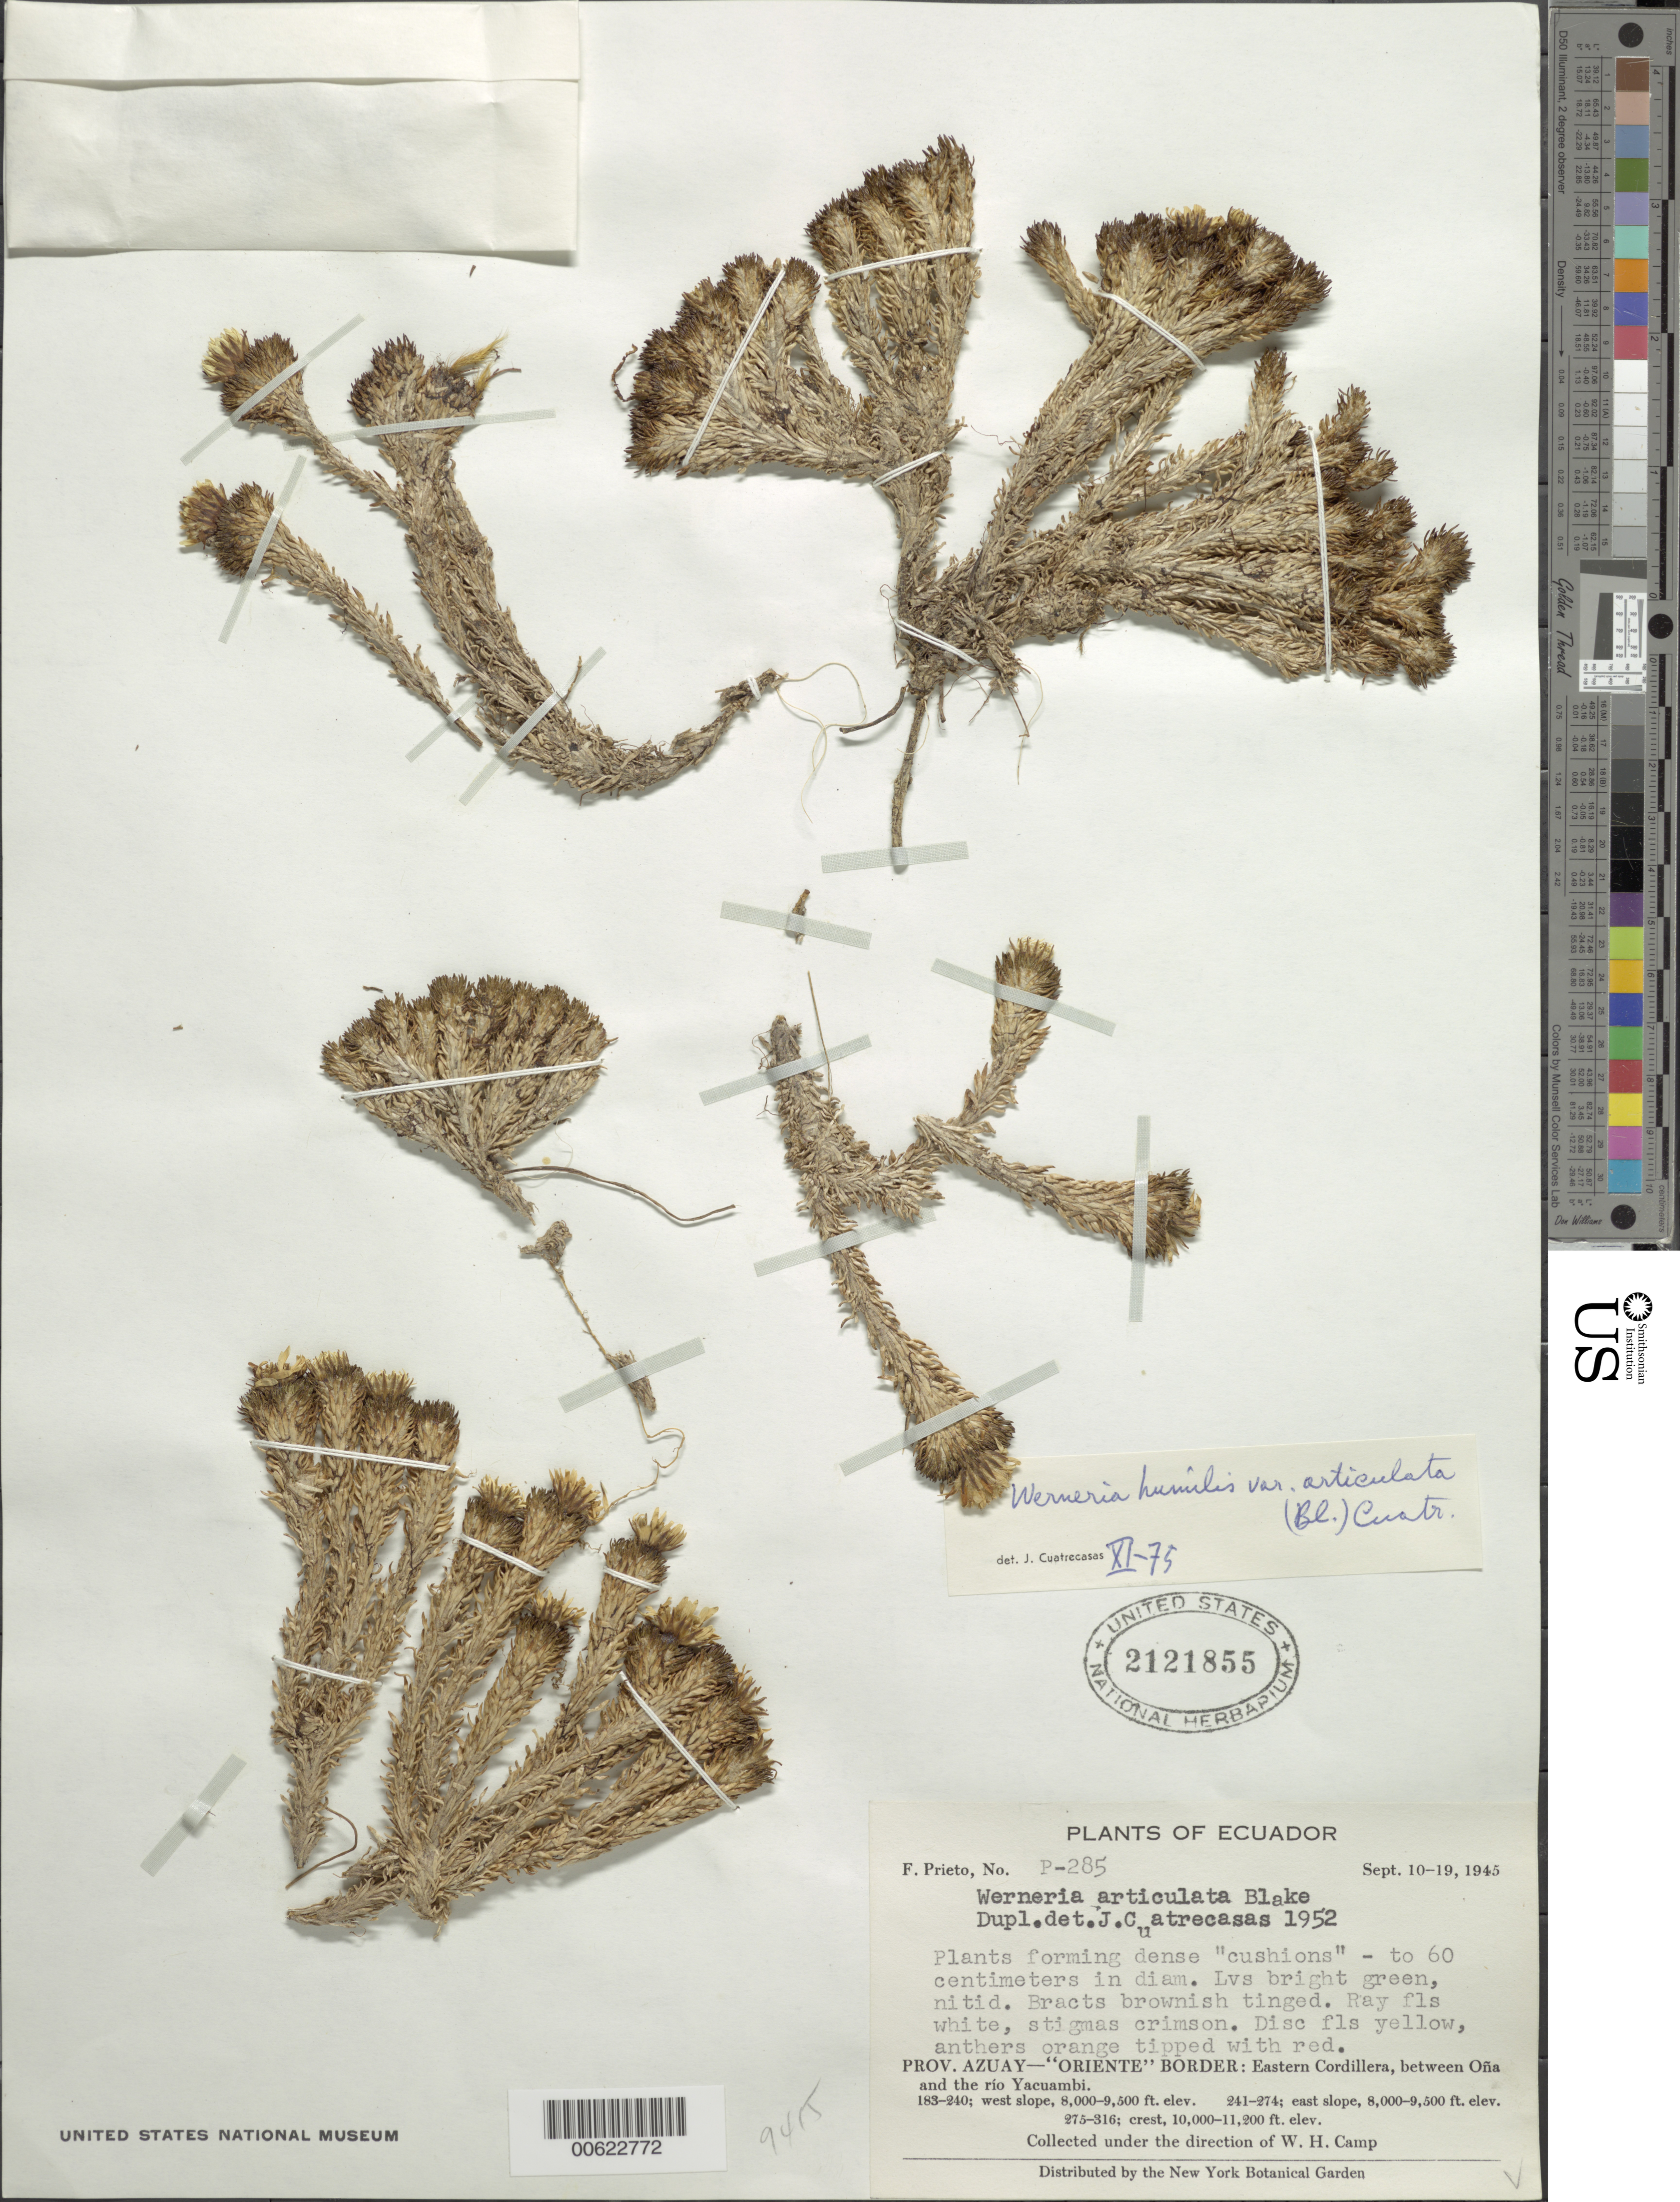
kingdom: Plantae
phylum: Tracheophyta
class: Magnoliopsida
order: Asterales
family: Asteraceae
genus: Xenophyllum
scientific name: Xenophyllum humile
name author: (Kunth) V.A. Funk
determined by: Funk, Vicki A., (BOT), Smithsonian Institution - National Museum of Natural History (UNITED STATES)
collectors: F. Prieto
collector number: P-285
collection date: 1945-09-10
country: Ecuador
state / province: Azuay / Zamora-Chinchipe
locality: Azuay-Oriente Border. Eastern Cordillera, between Oña and río Yacuambi, W & E slope, crest 10000-11200 ft. [ie 3048-3414 m]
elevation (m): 3048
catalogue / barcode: US 2121855